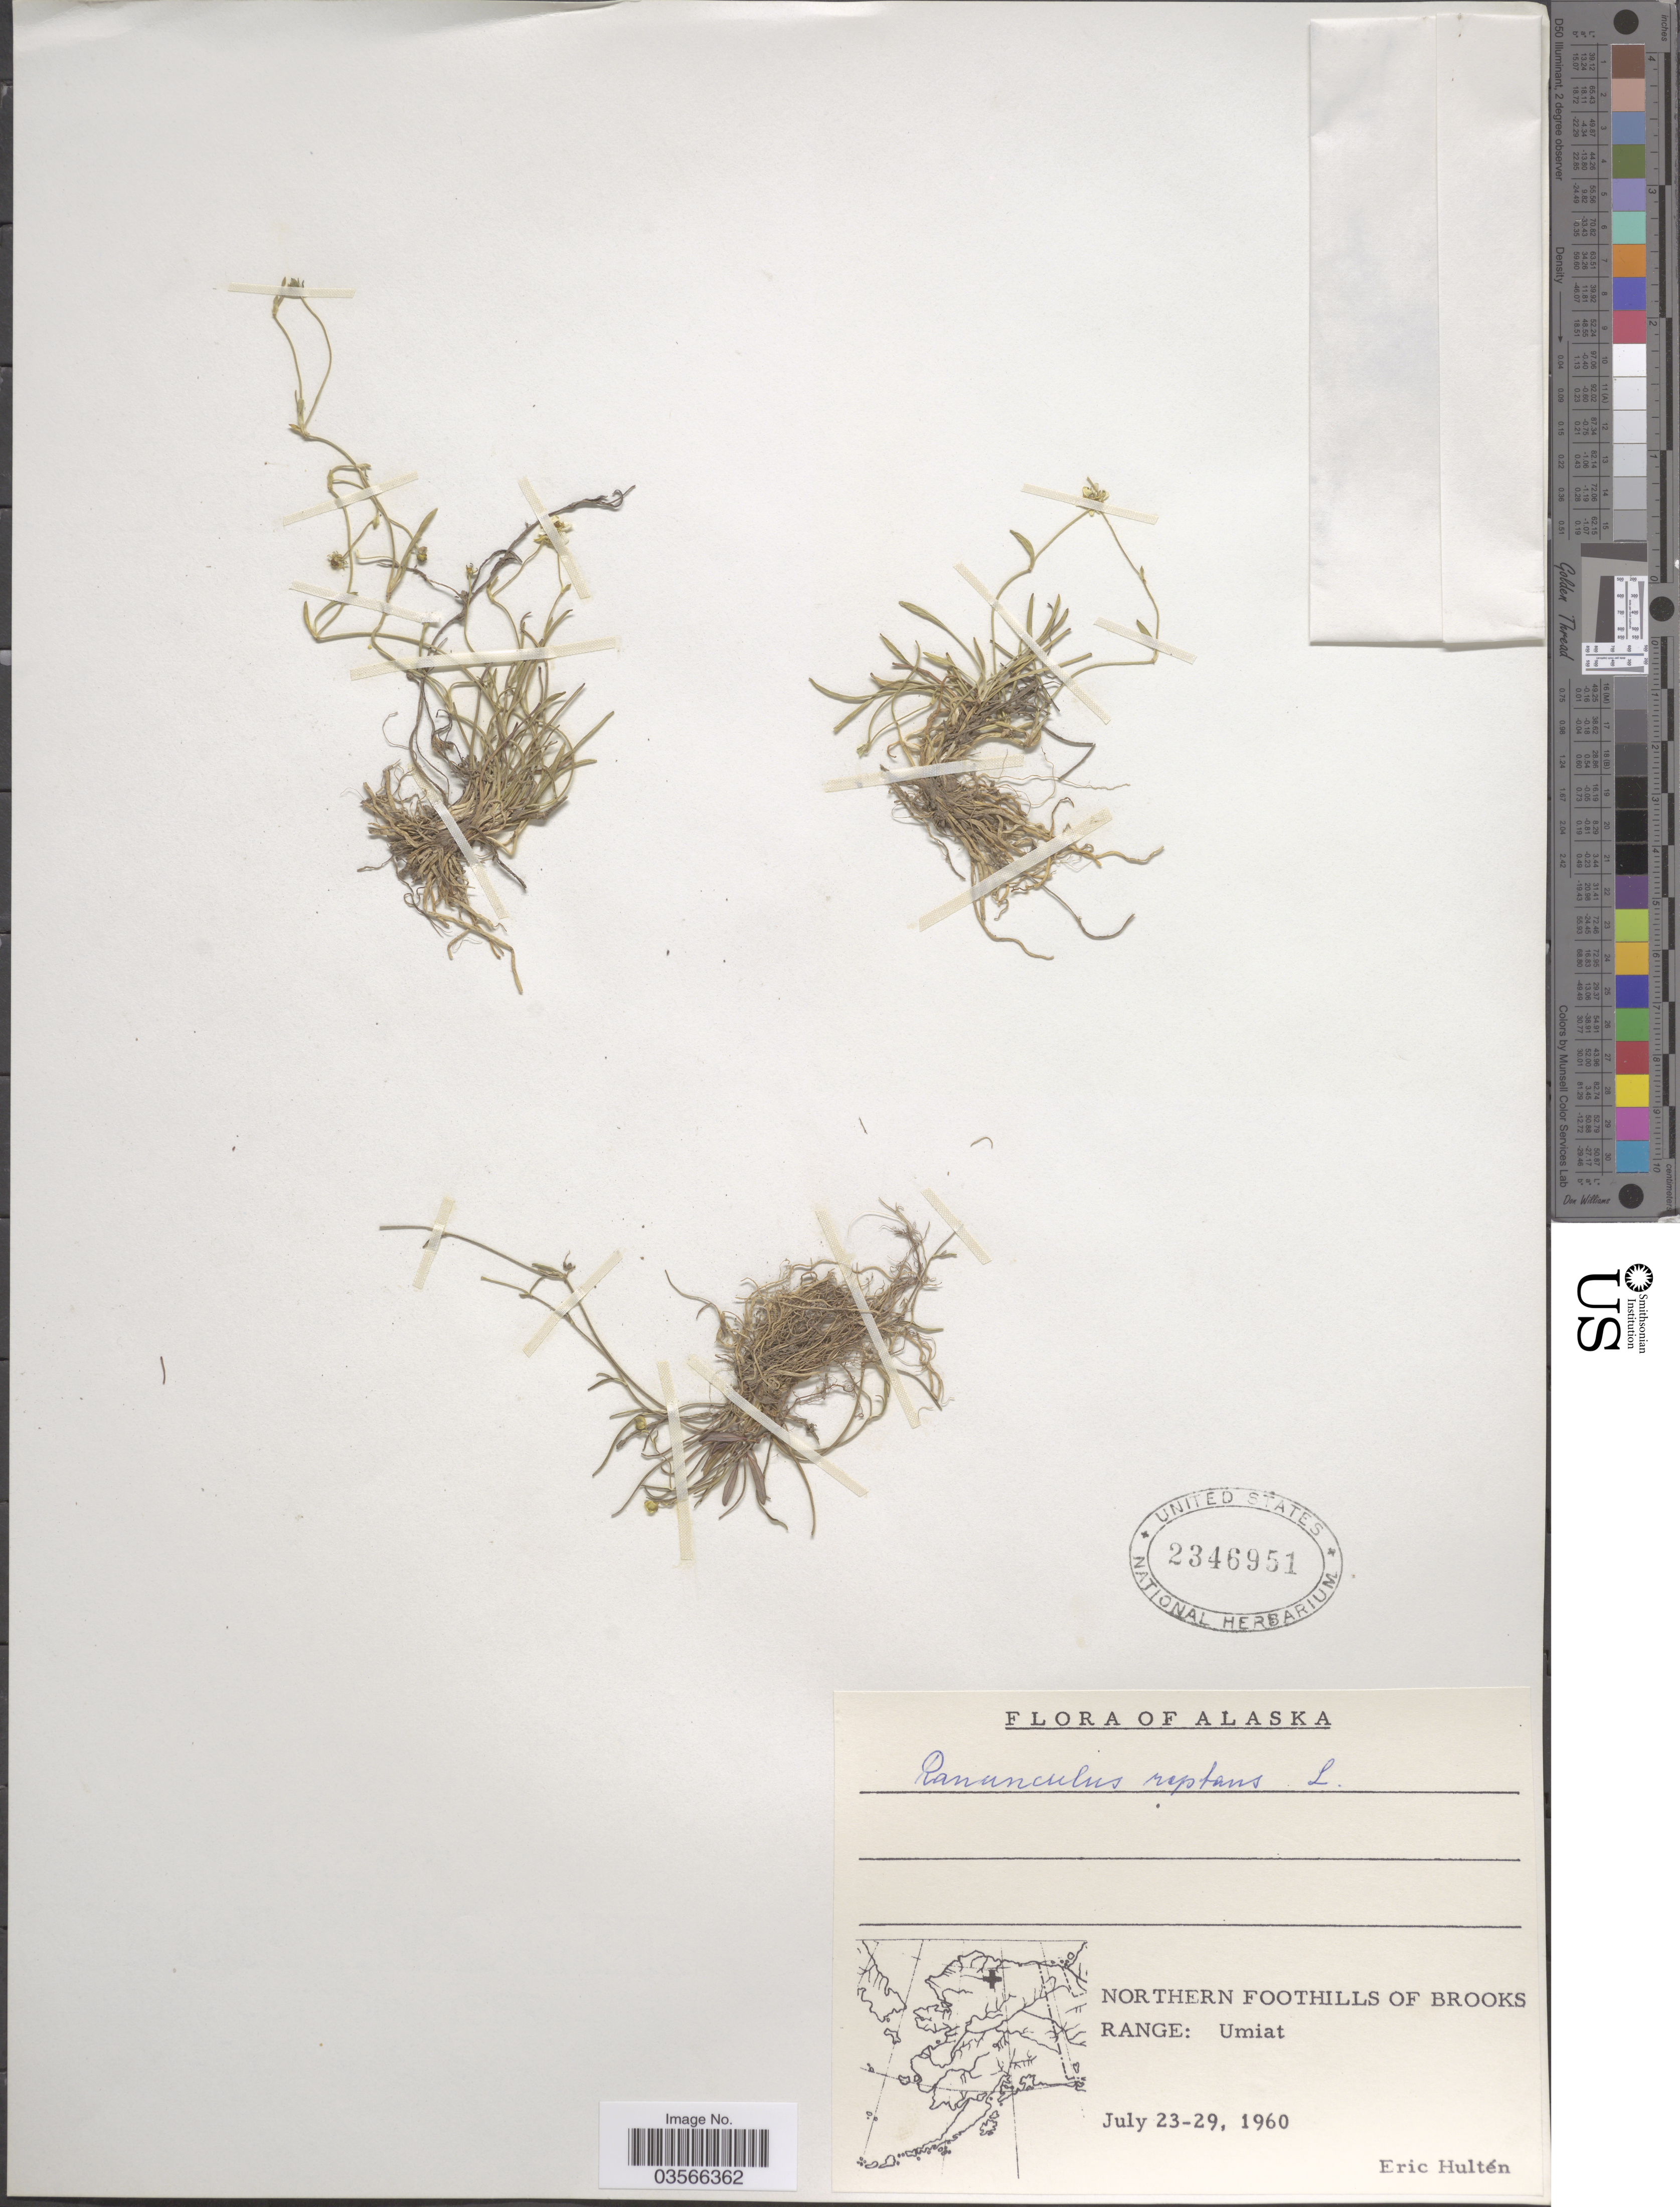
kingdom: Plantae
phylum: Tracheophyta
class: Magnoliopsida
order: Ranunculales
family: Ranunculaceae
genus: Ranunculus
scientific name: Ranunculus flammula var. filiformis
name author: (Michx.) Hook.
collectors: E. G. Hultén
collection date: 1960-07-23/1960-07-29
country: United States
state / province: Alaska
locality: Northern Foothills of Brooks Range: Umiat.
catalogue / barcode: US 2346951